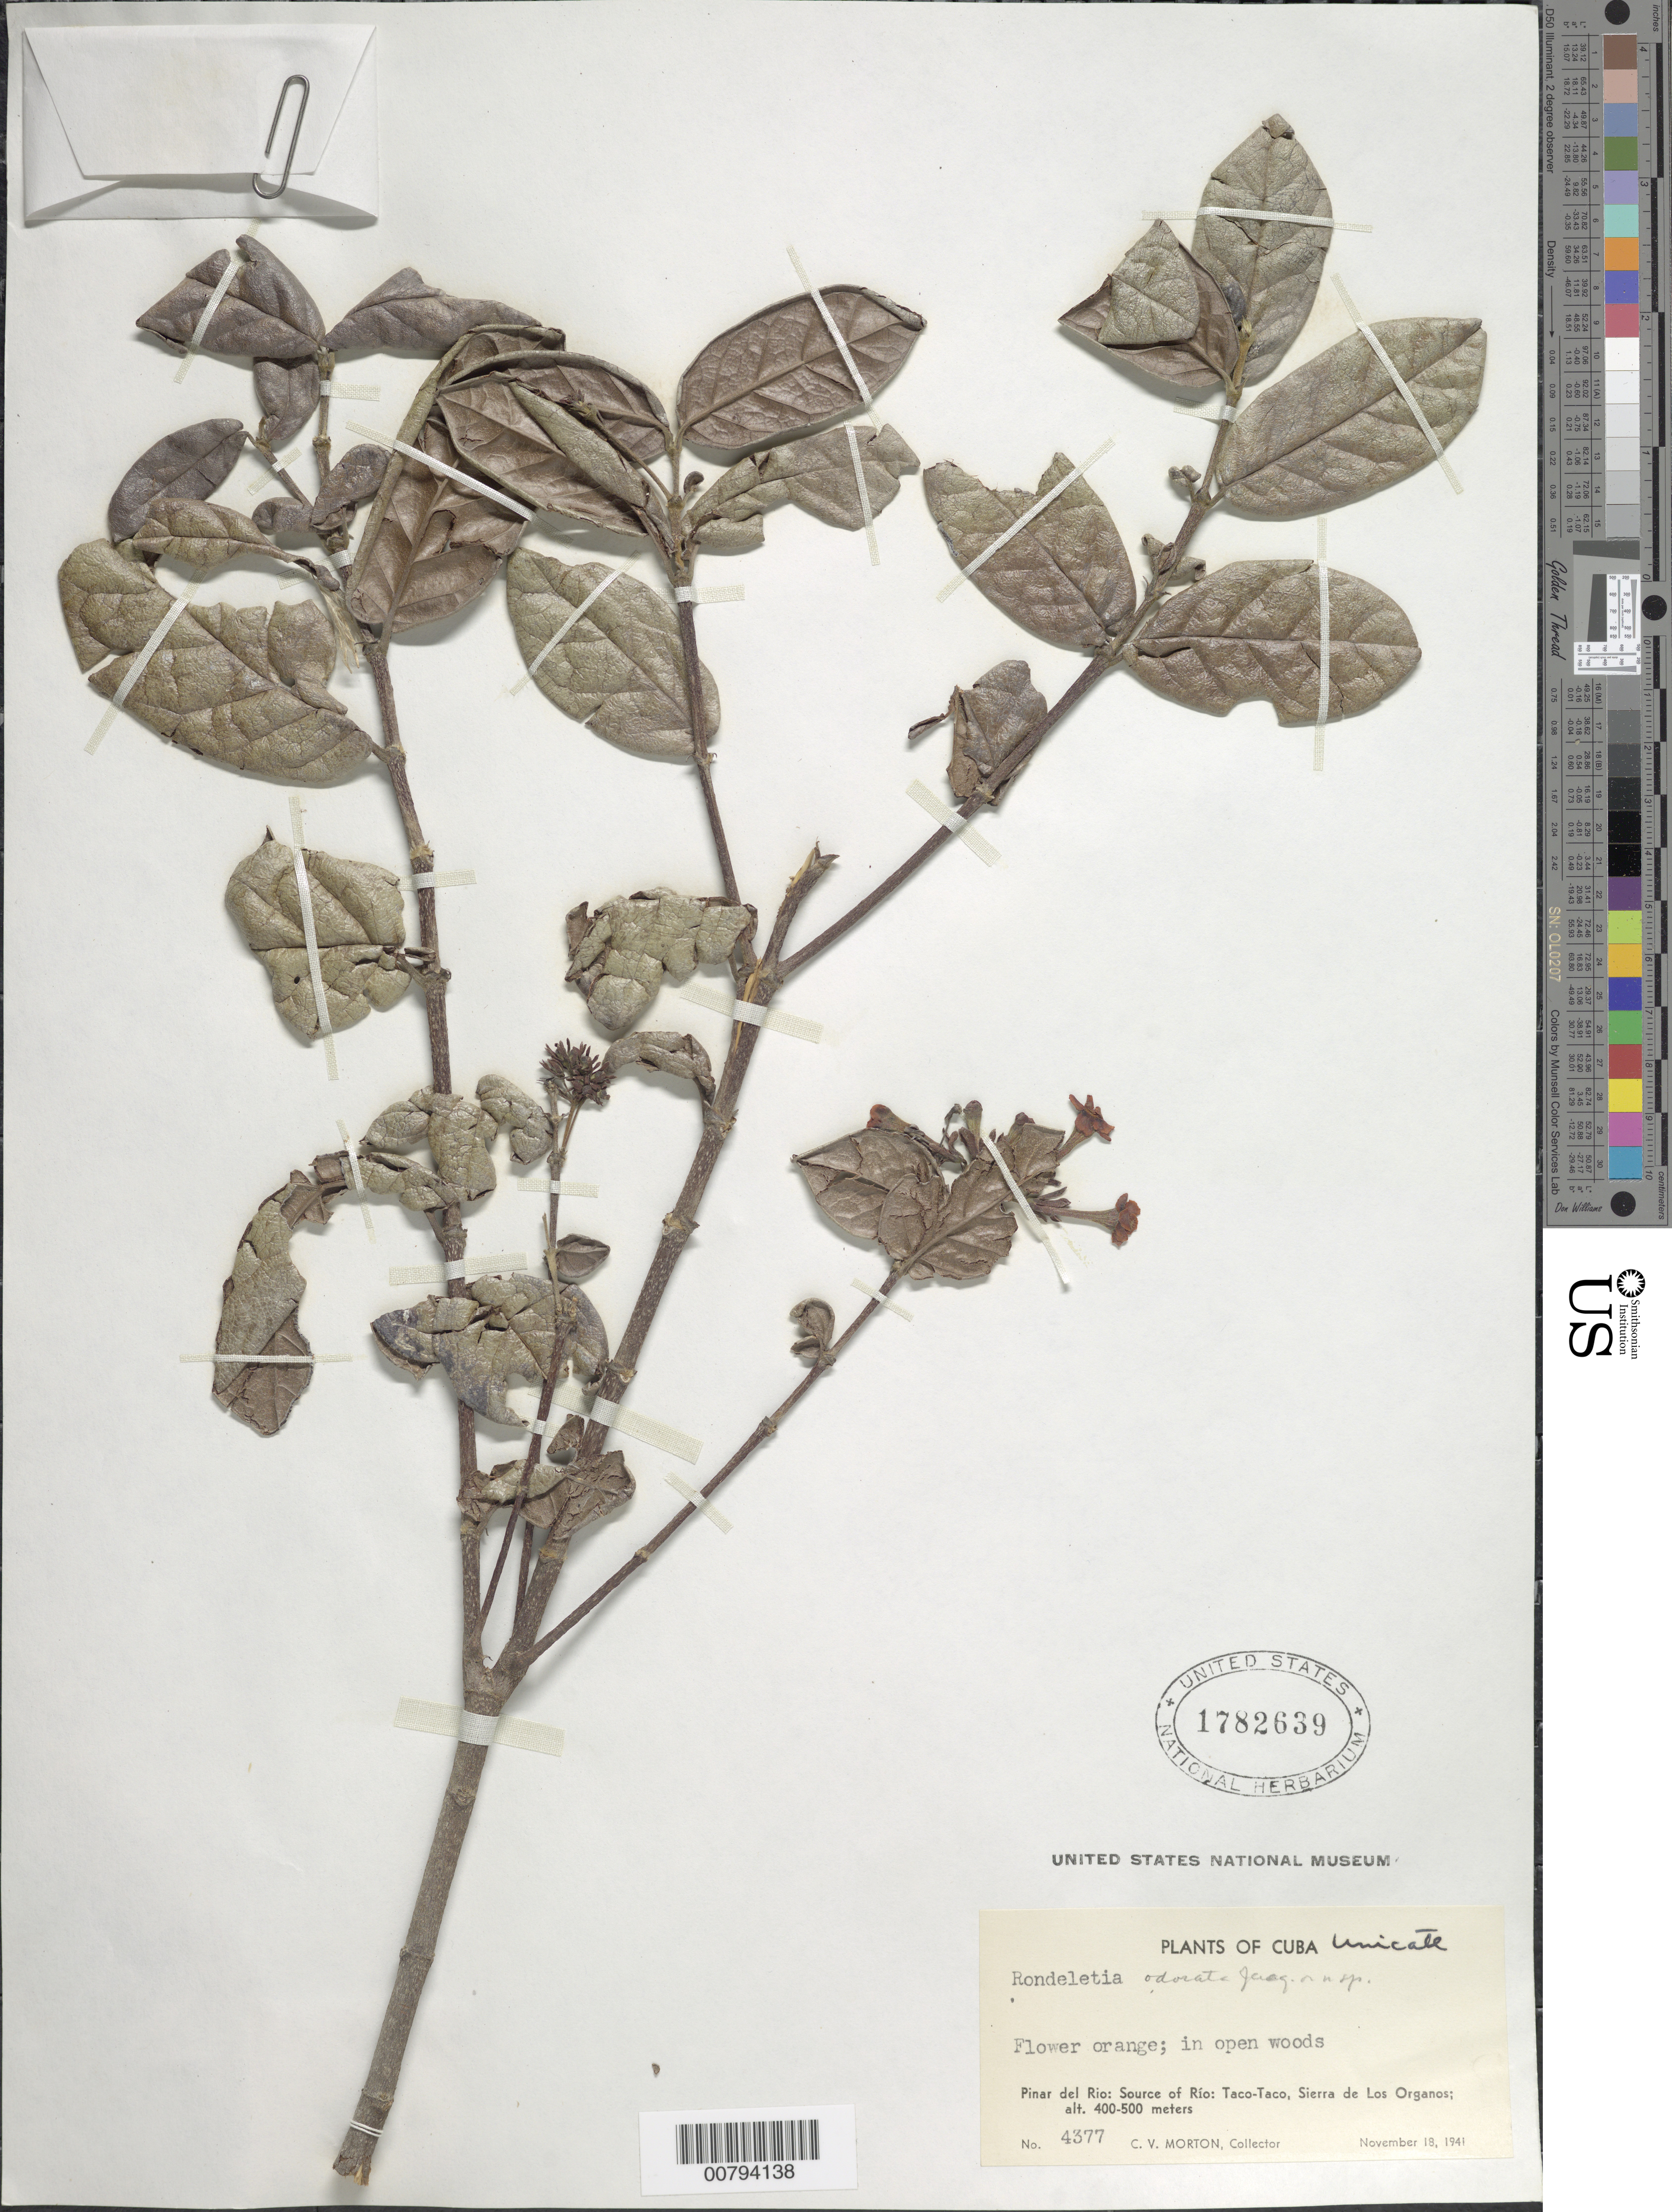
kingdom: Plantae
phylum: Tracheophyta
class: Magnoliopsida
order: Gentianales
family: Rubiaceae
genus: Rondeletia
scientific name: Rondeletia odorata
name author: Jacq.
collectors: C. V. Morton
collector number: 4377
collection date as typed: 18 Nov 1941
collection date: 1941-11-18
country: Cuba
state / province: Pinar del Río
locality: Source of Rio: Taco-Taco, Sierra de Los Organos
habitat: In open woods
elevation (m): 400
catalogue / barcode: US 1782639